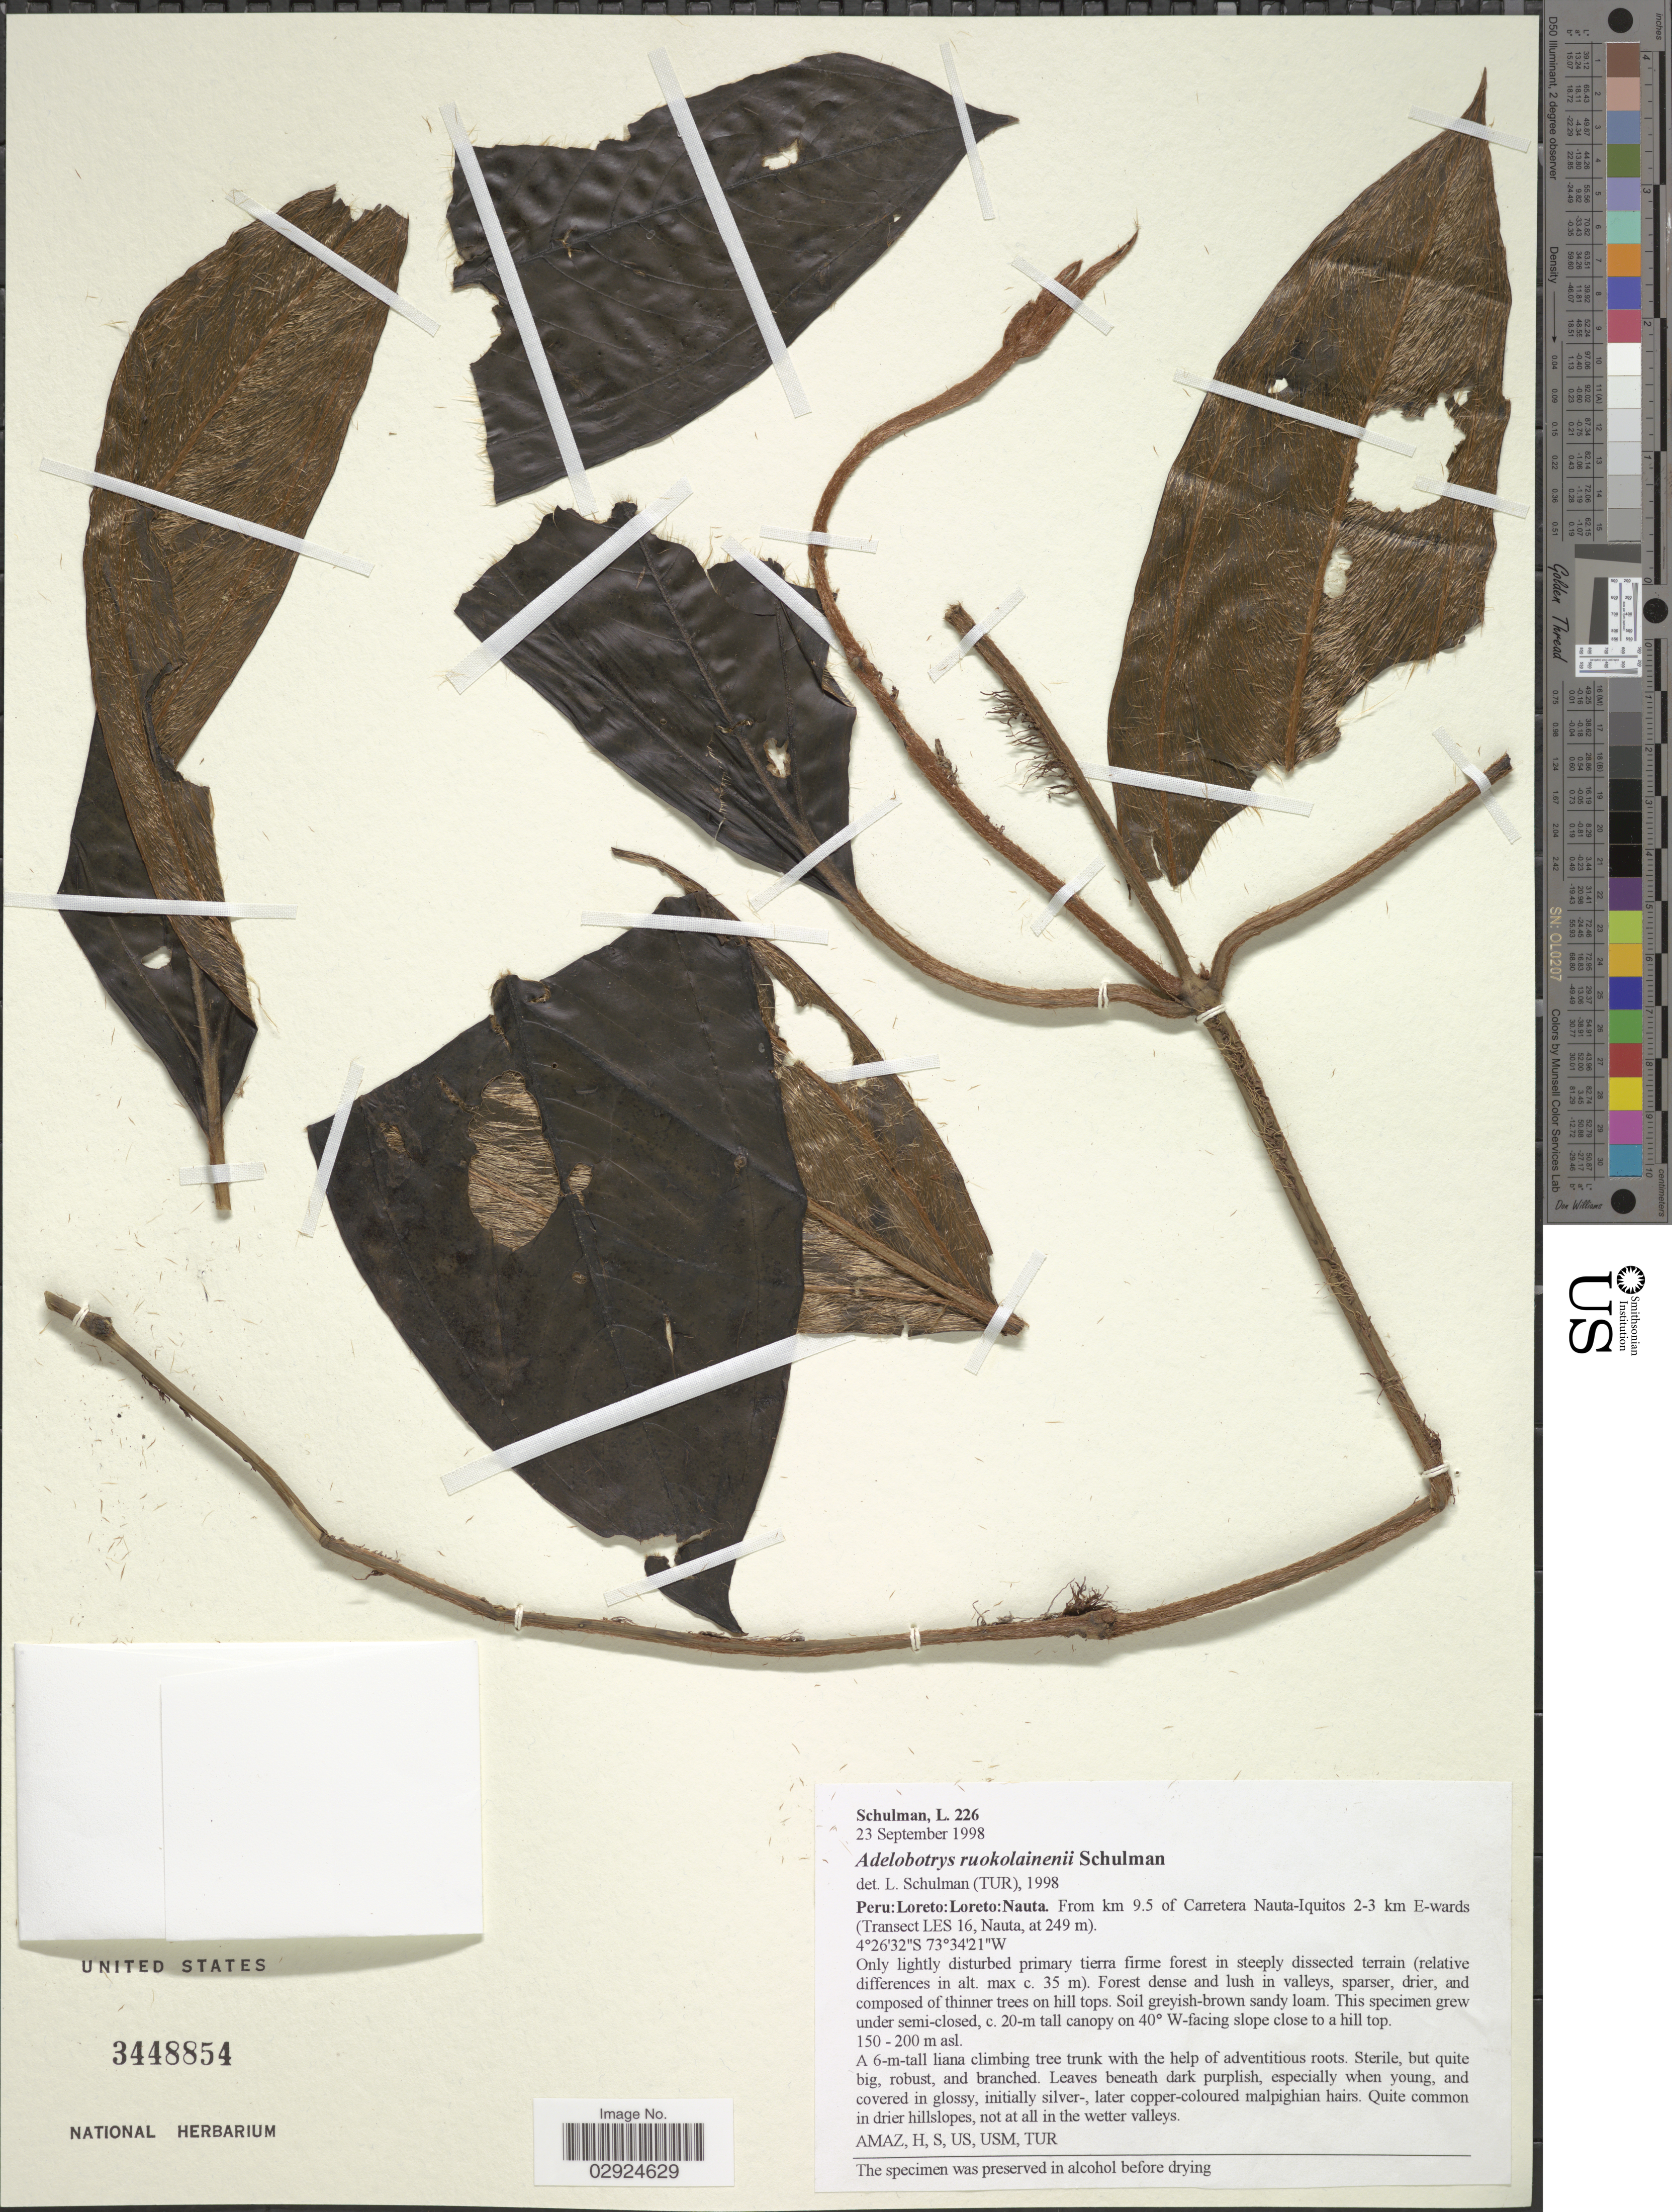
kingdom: Plantae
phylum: Tracheophyta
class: Magnoliopsida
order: Myrtales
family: Melastomataceae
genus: Adelobotrys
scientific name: Adelobotrys ruokolainenii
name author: Schulman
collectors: L. Schulman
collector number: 1226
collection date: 1998-09-23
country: Peru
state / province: Loreto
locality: Loreto: Loreto: Nauta. From km 9.5 of Carretera Nauta-Iquitos 2-3 km E-wards (Transect LES 16, Nauta, at 249 m).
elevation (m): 249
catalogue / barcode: US 3448854